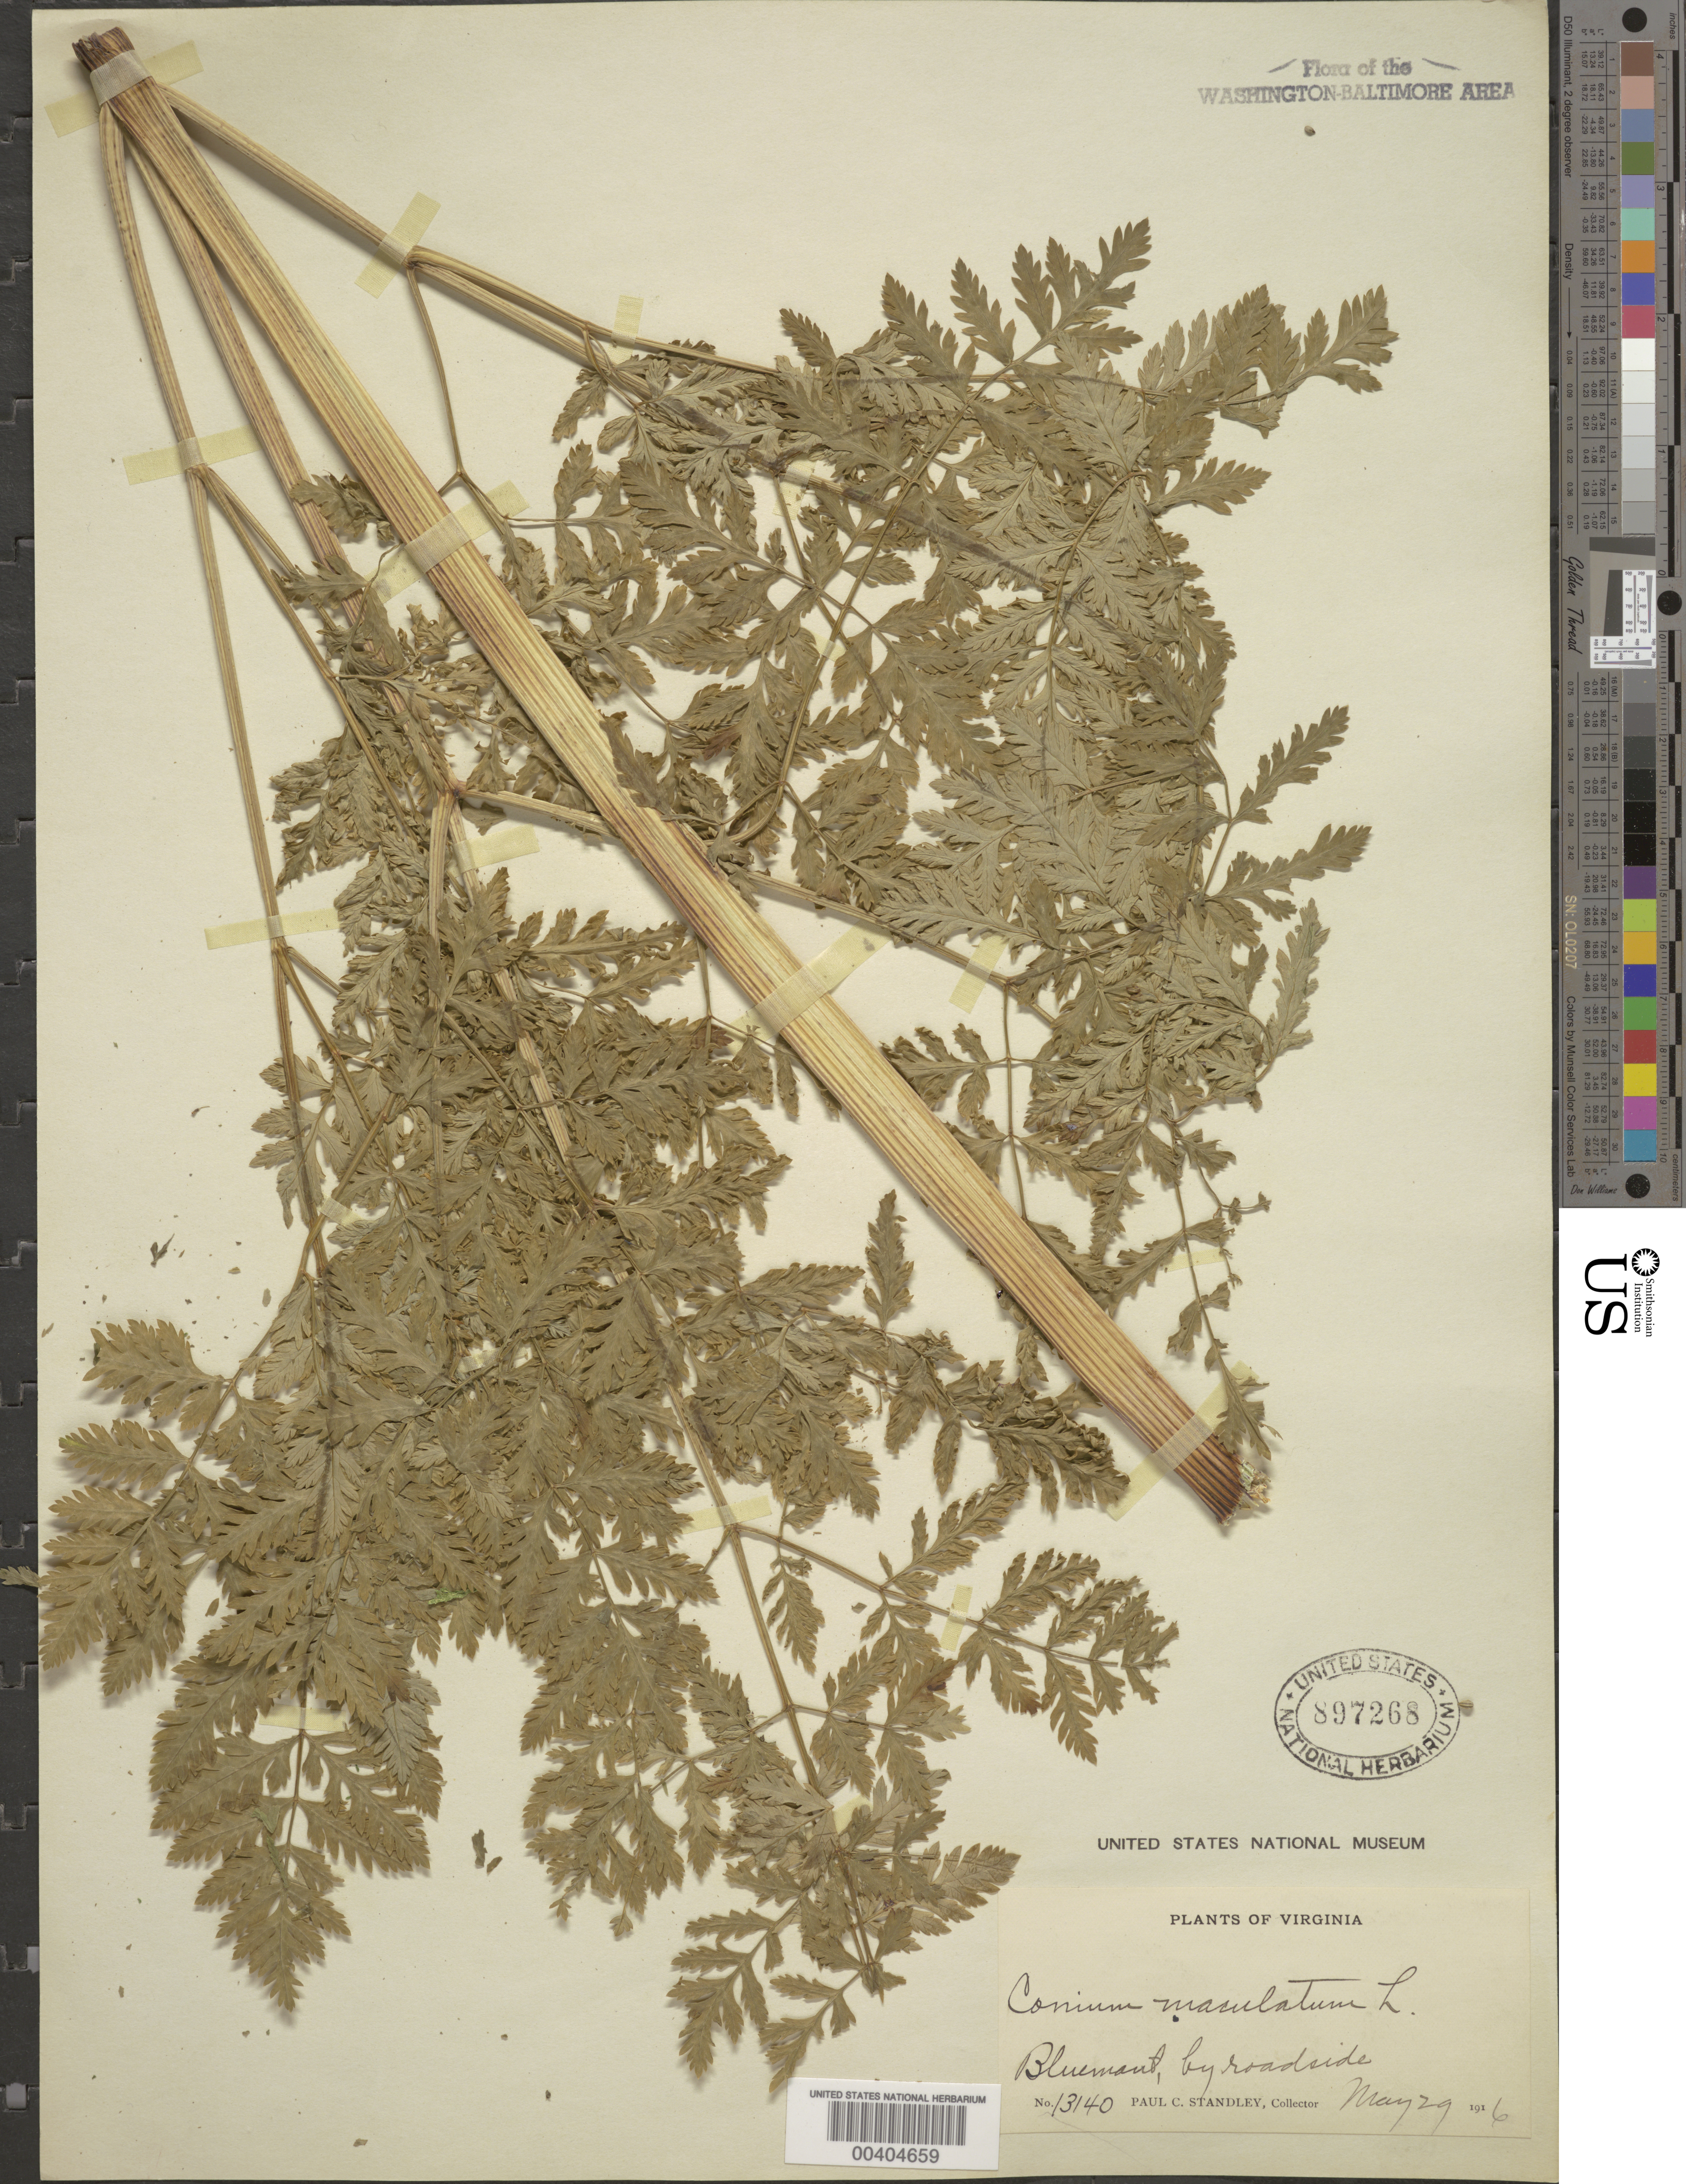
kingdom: Plantae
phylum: Tracheophyta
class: Magnoliopsida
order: Apiales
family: Apiaceae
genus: Conium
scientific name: Conium maculatum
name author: L.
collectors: P. C. Standley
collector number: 13140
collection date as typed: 29 May 1916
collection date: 1916-05-29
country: United States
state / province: Virginia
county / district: Loudoun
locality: Bluemont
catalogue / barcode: US 897268